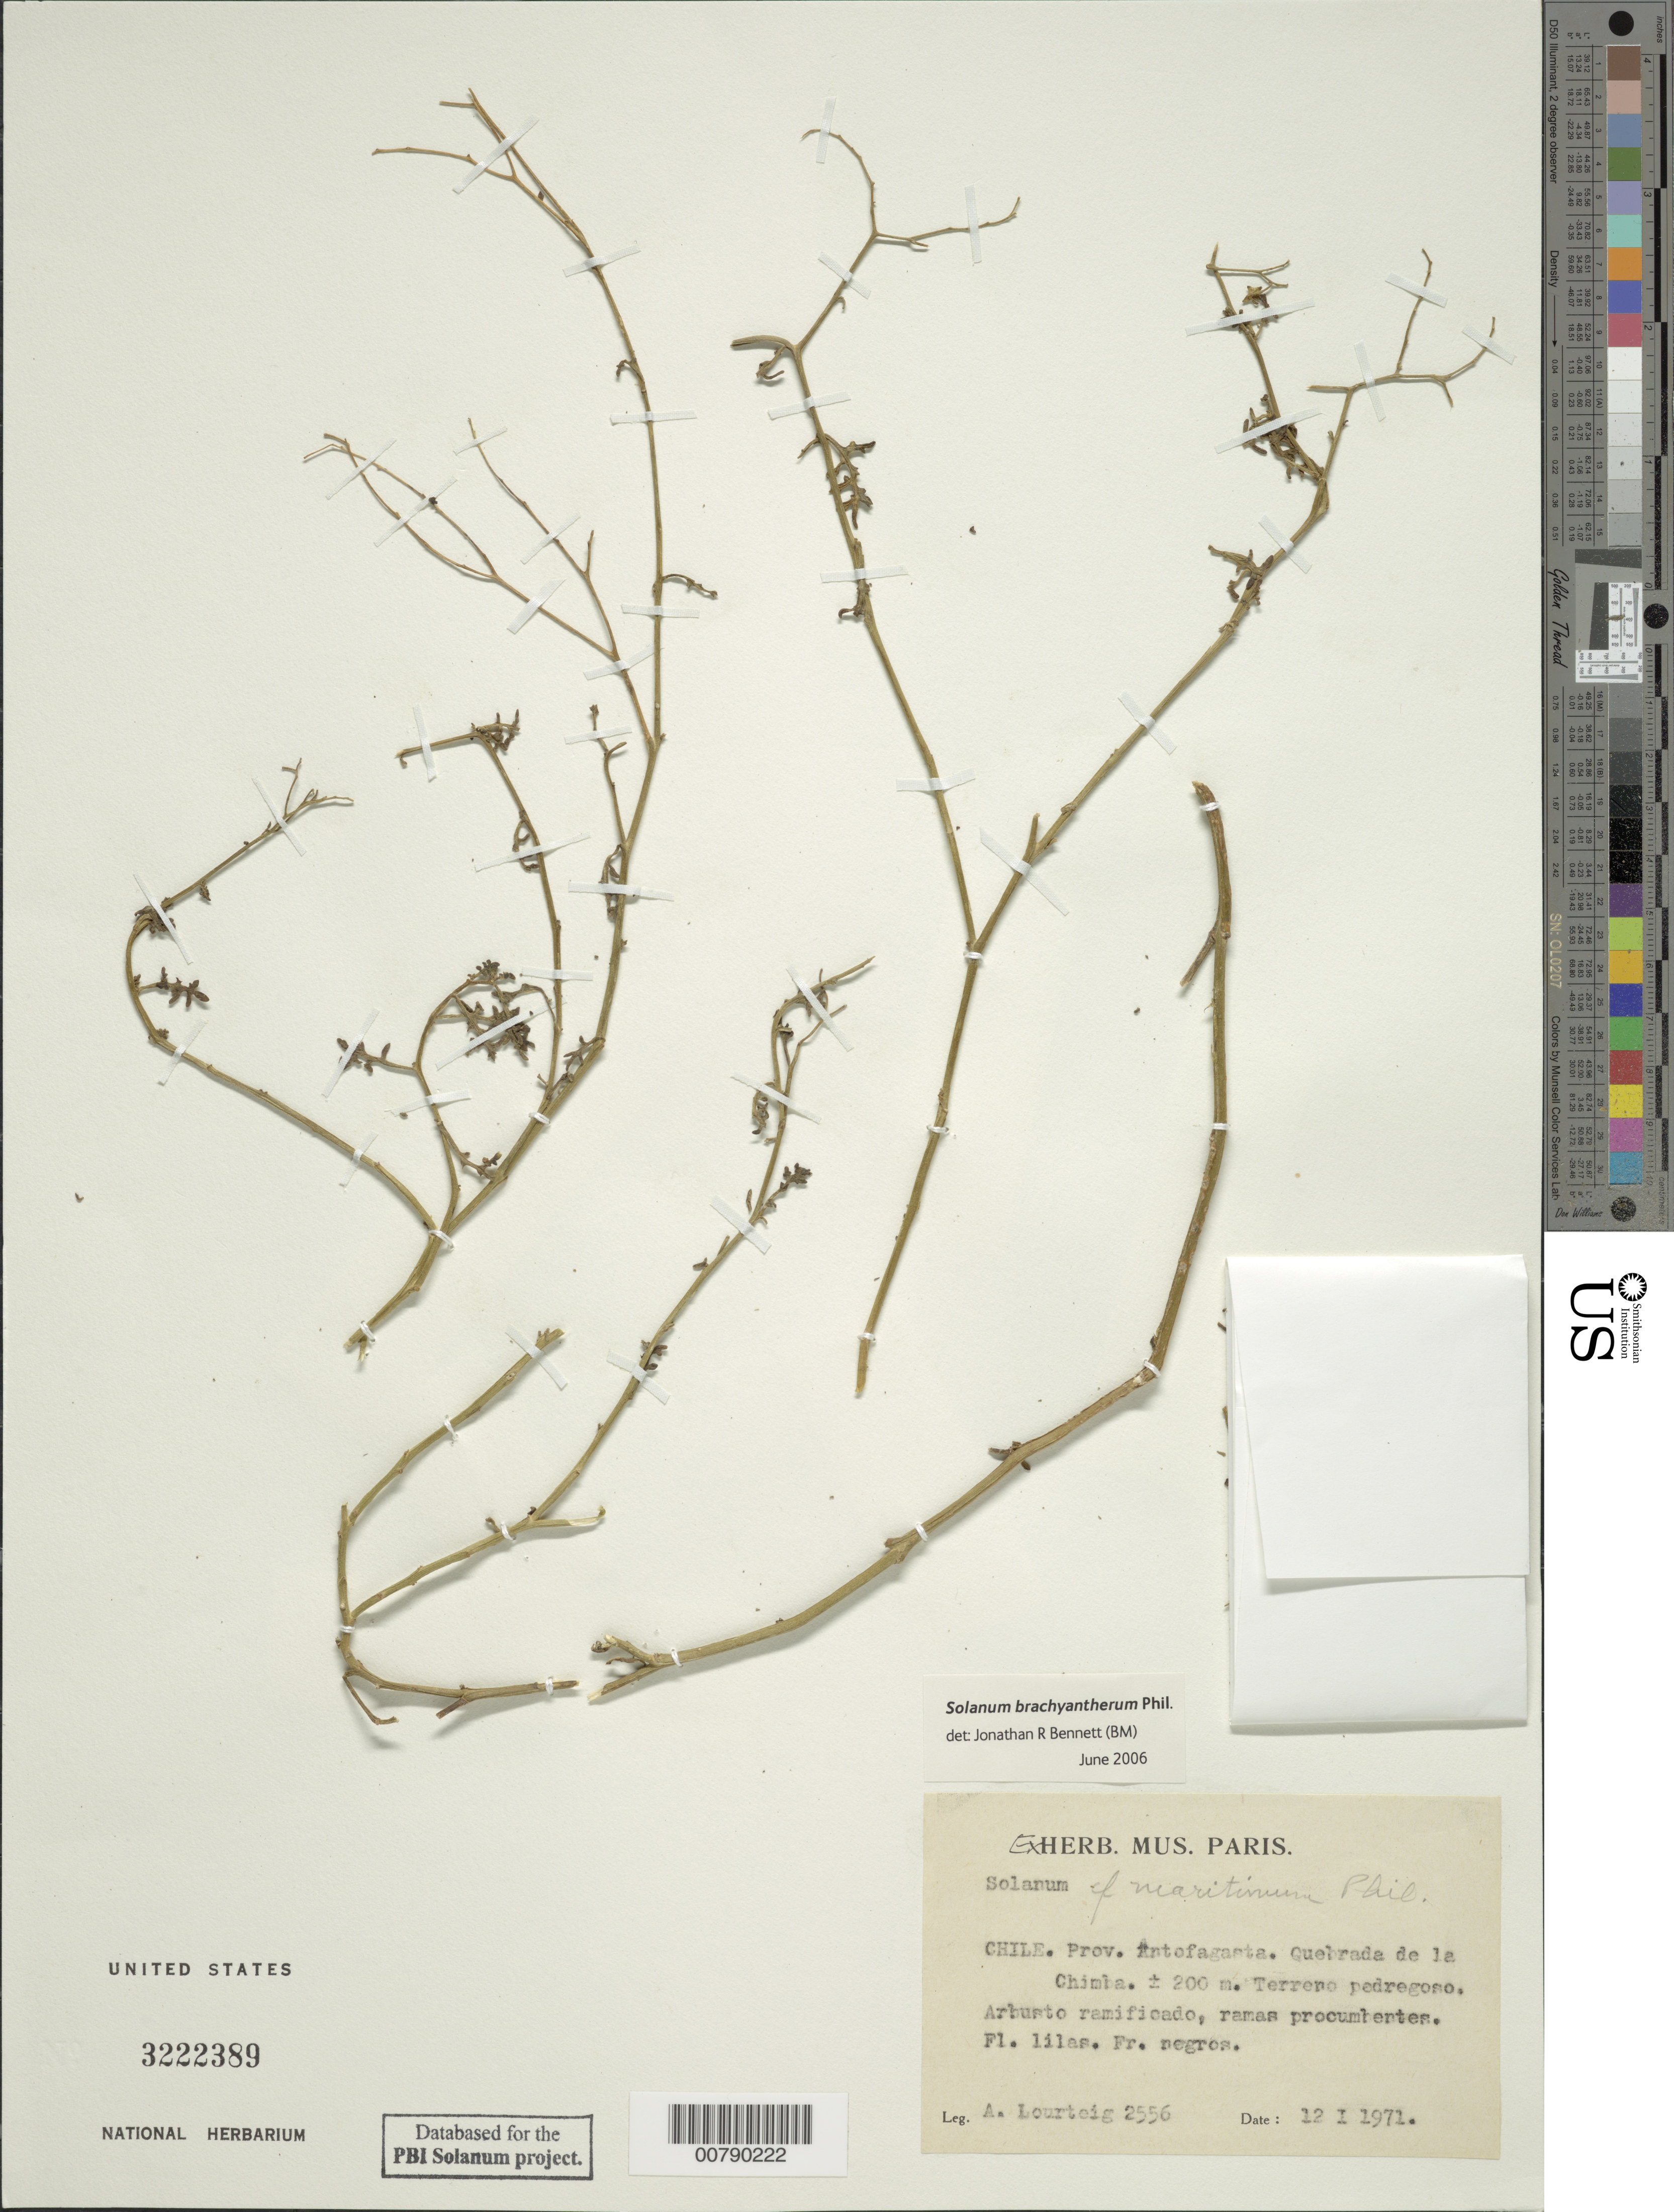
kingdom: Plantae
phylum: Tracheophyta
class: Magnoliopsida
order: Solanales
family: Solanaceae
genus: Solanum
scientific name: Solanum brachyantherum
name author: Phil.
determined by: Bennett, J. R.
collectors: A. Lourteig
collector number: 2556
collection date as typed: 12 Jan 1971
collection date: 1971-01-12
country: Chile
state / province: Antofagasta (II)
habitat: Terrano pedregoso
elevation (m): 200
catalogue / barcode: US 3222389